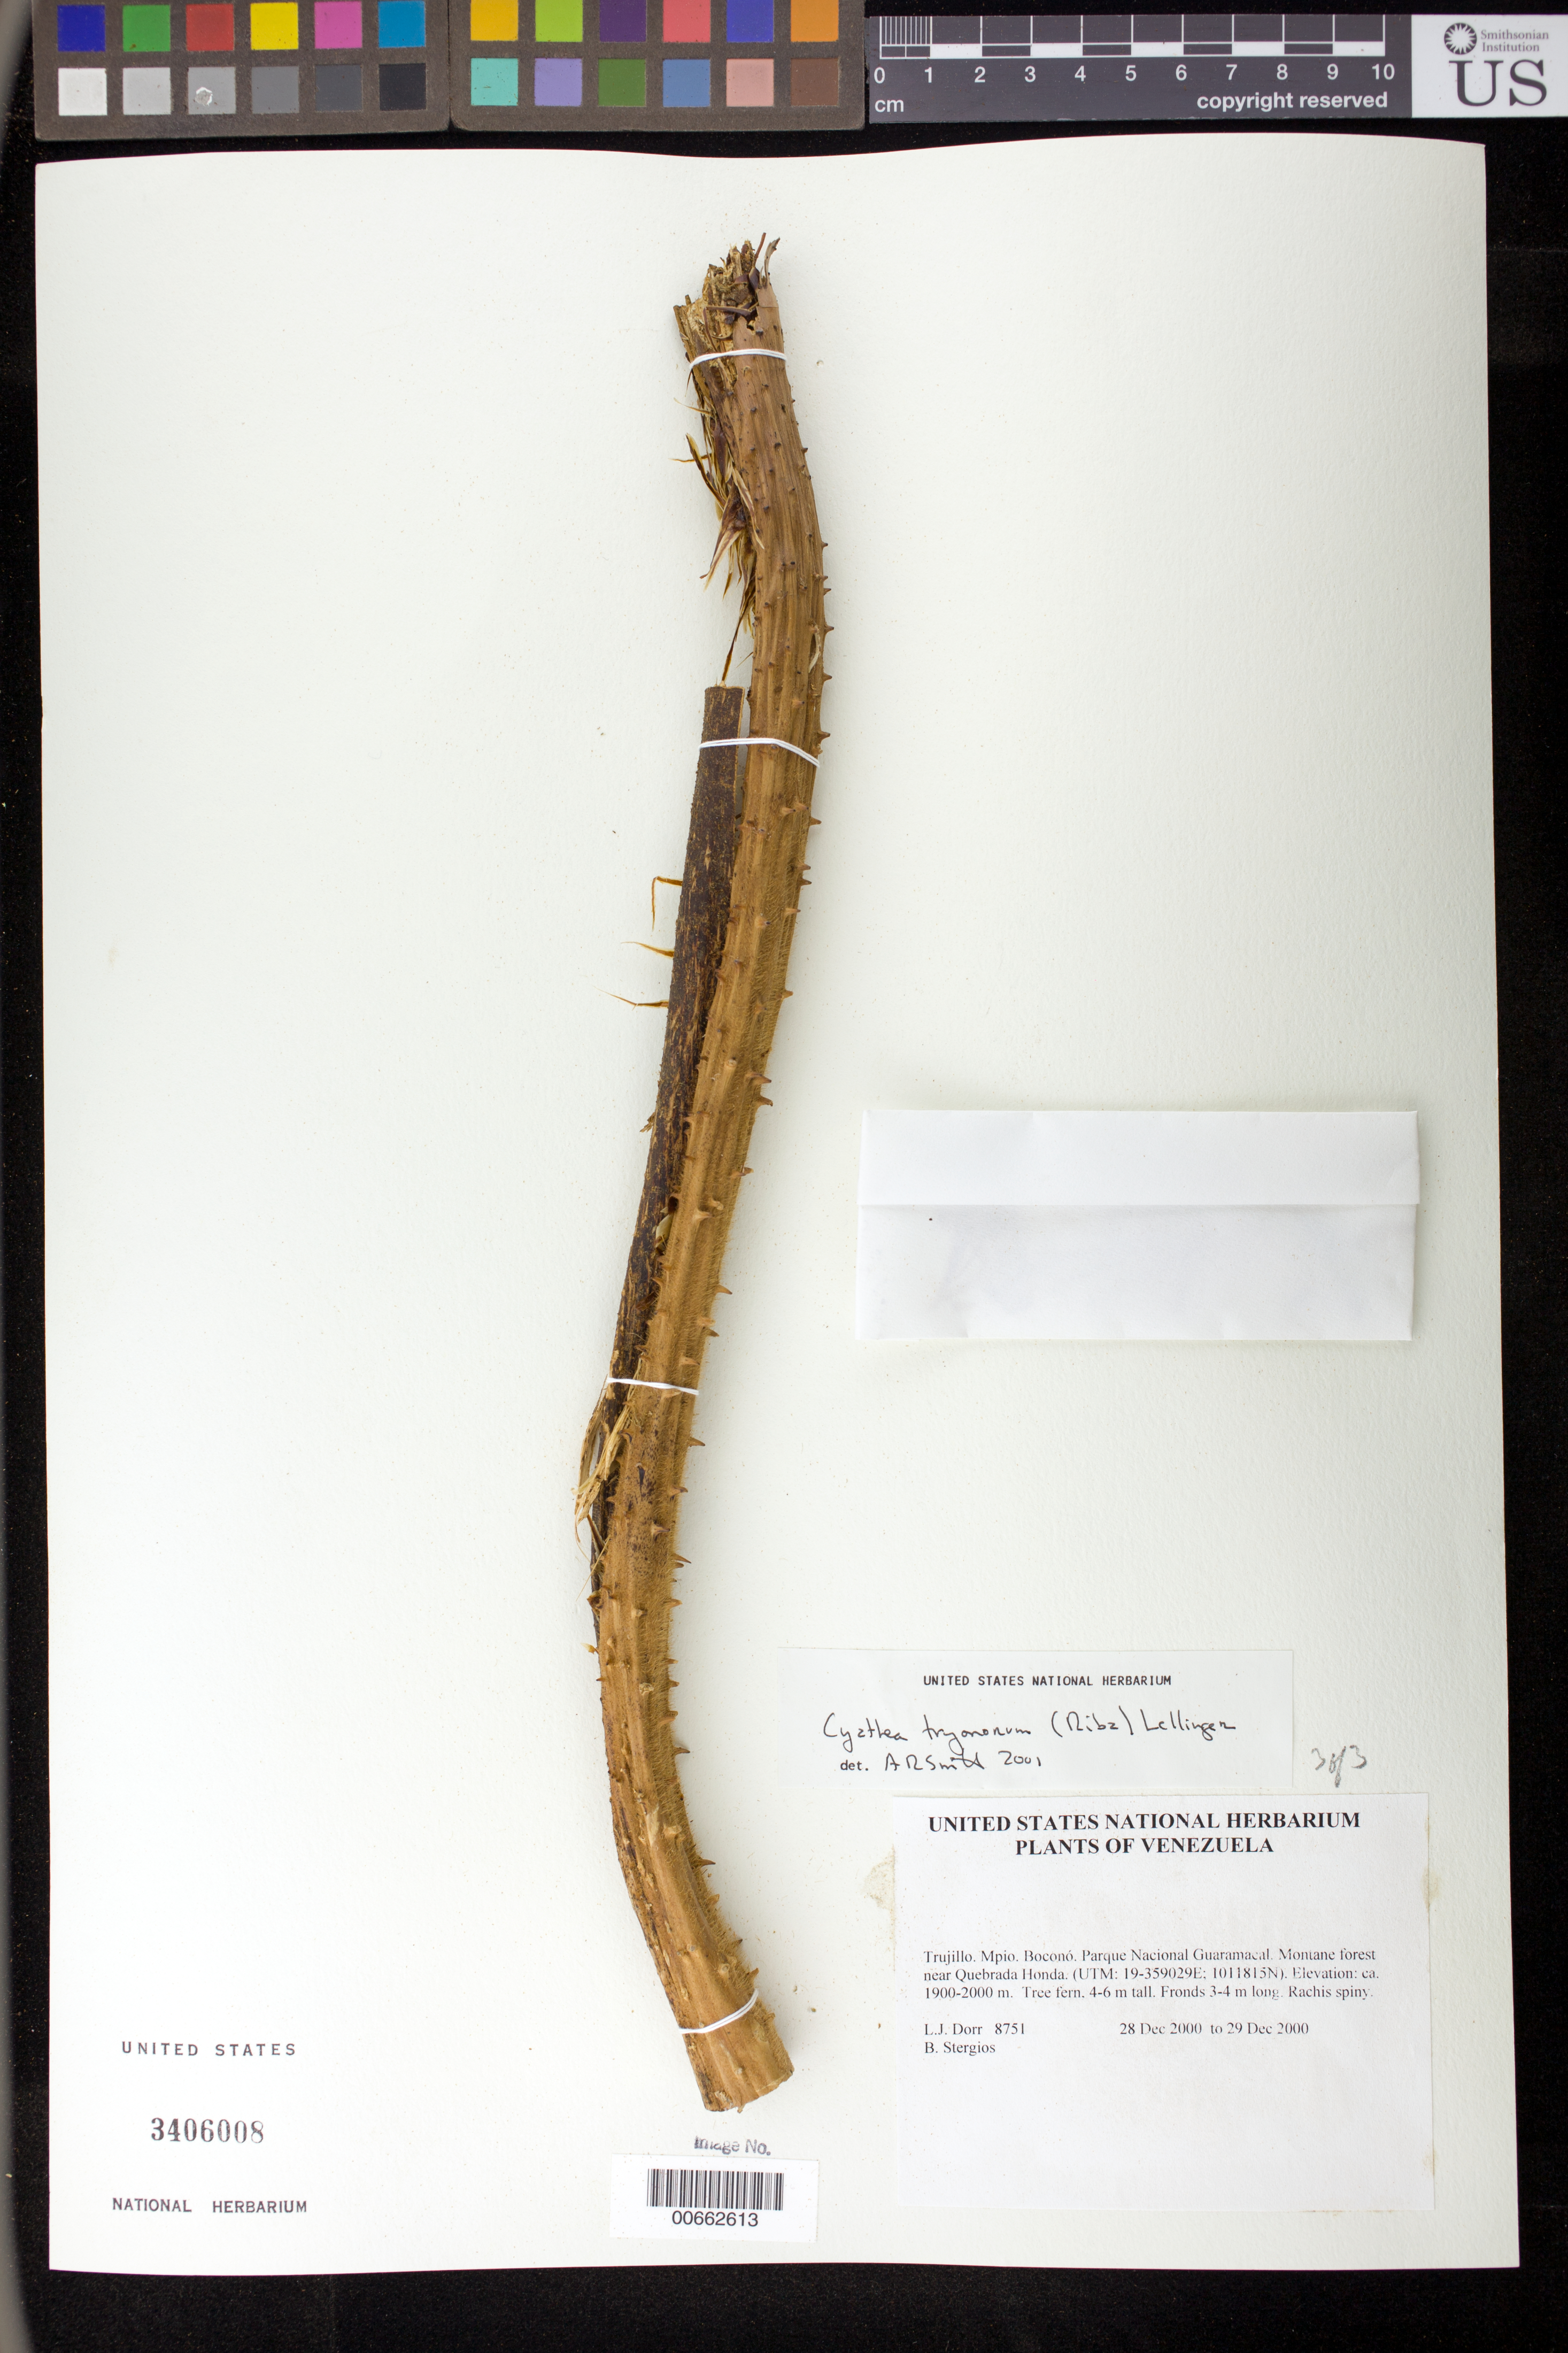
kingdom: Plantae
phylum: Tracheophyta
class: Polypodiopsida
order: Cyatheales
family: Cyatheaceae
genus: Cyathea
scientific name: Cyathea tryonorum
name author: (Riba) Lellinger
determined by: Smith, Alan R., (UC)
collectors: L. J. Dorr & B. G. Stergios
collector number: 8751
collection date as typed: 28 Dec 2000 to 29 Dec 2000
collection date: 2000-12-28/2000-12-29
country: Venezuela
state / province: Trujillo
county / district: Boconó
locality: Parque Nacional Guaramacal near Quebrada Honda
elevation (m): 1900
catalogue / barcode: US 3406008